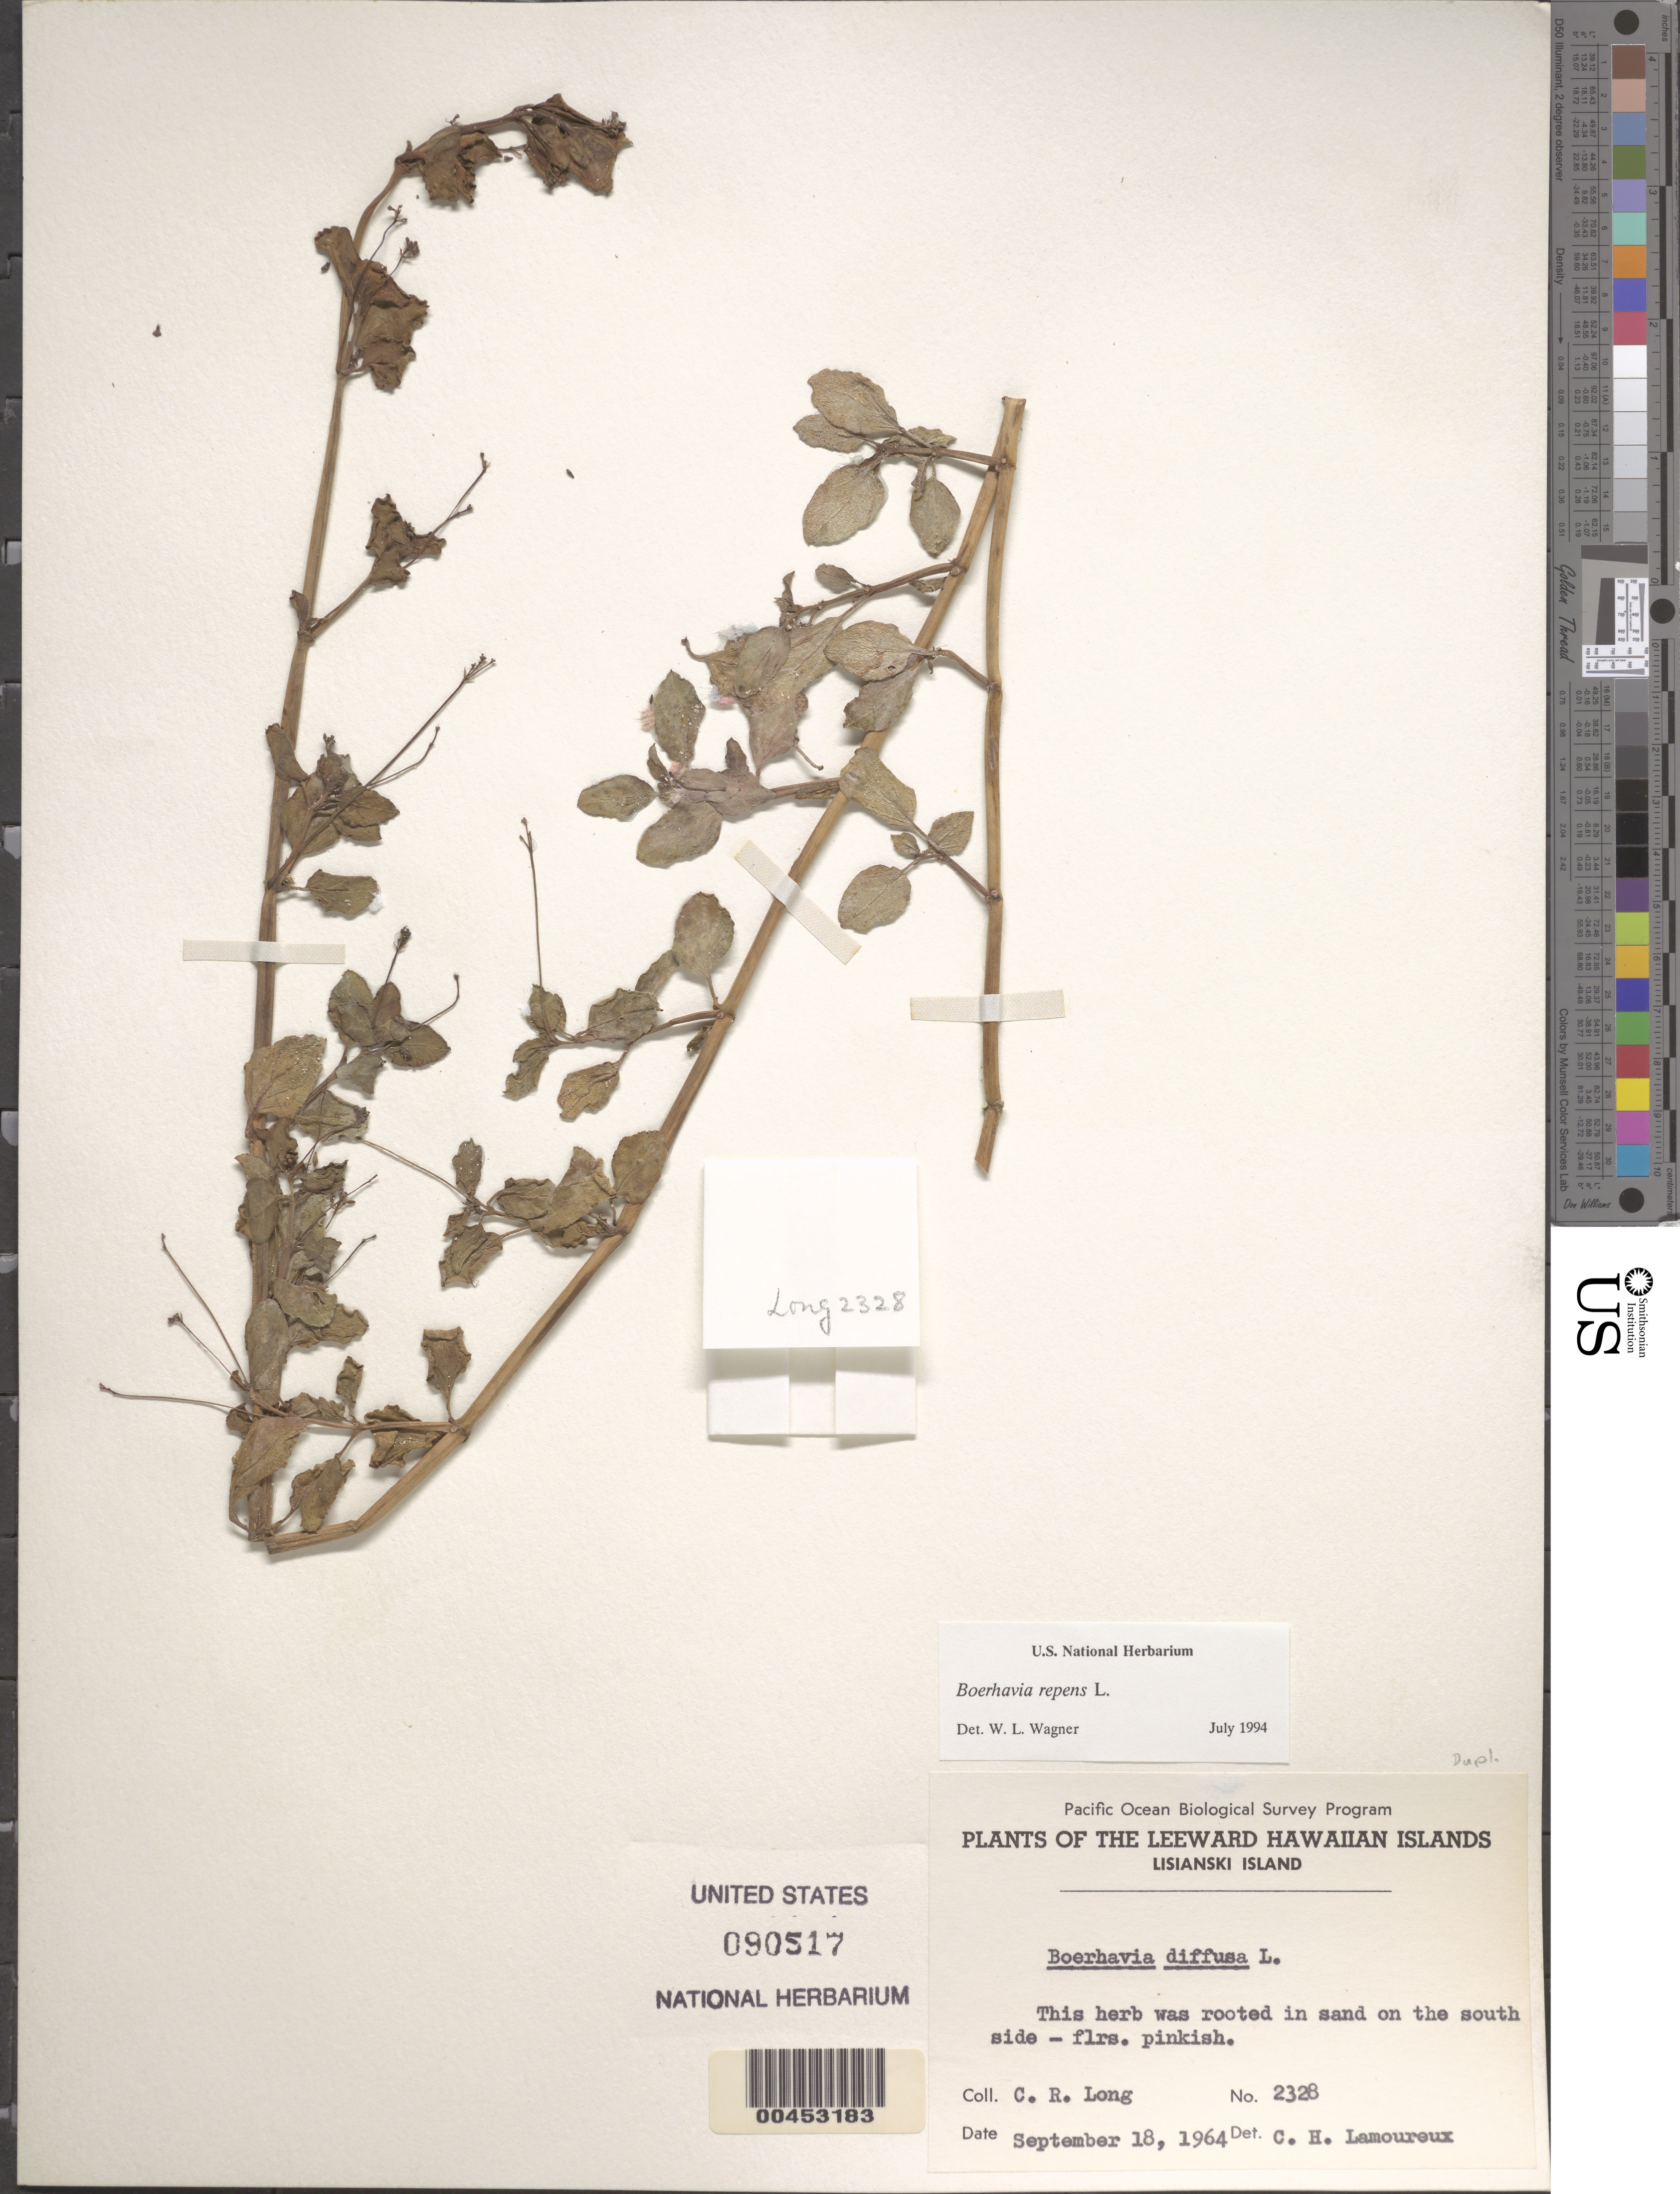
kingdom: Plantae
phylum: Tracheophyta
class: Magnoliopsida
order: Caryophyllales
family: Nyctaginaceae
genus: Boerhavia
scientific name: Boerhavia repens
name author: L.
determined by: Wagner, W. L., (BOT), Smithsonian Institution - National Museum of Natural History (UNITED STATES)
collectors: C. Long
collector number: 2328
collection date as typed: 18 Sep 1964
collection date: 1964-09-18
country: United States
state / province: Hawaii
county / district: Honolulu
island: Lisianski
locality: On the S side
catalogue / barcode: US 90517